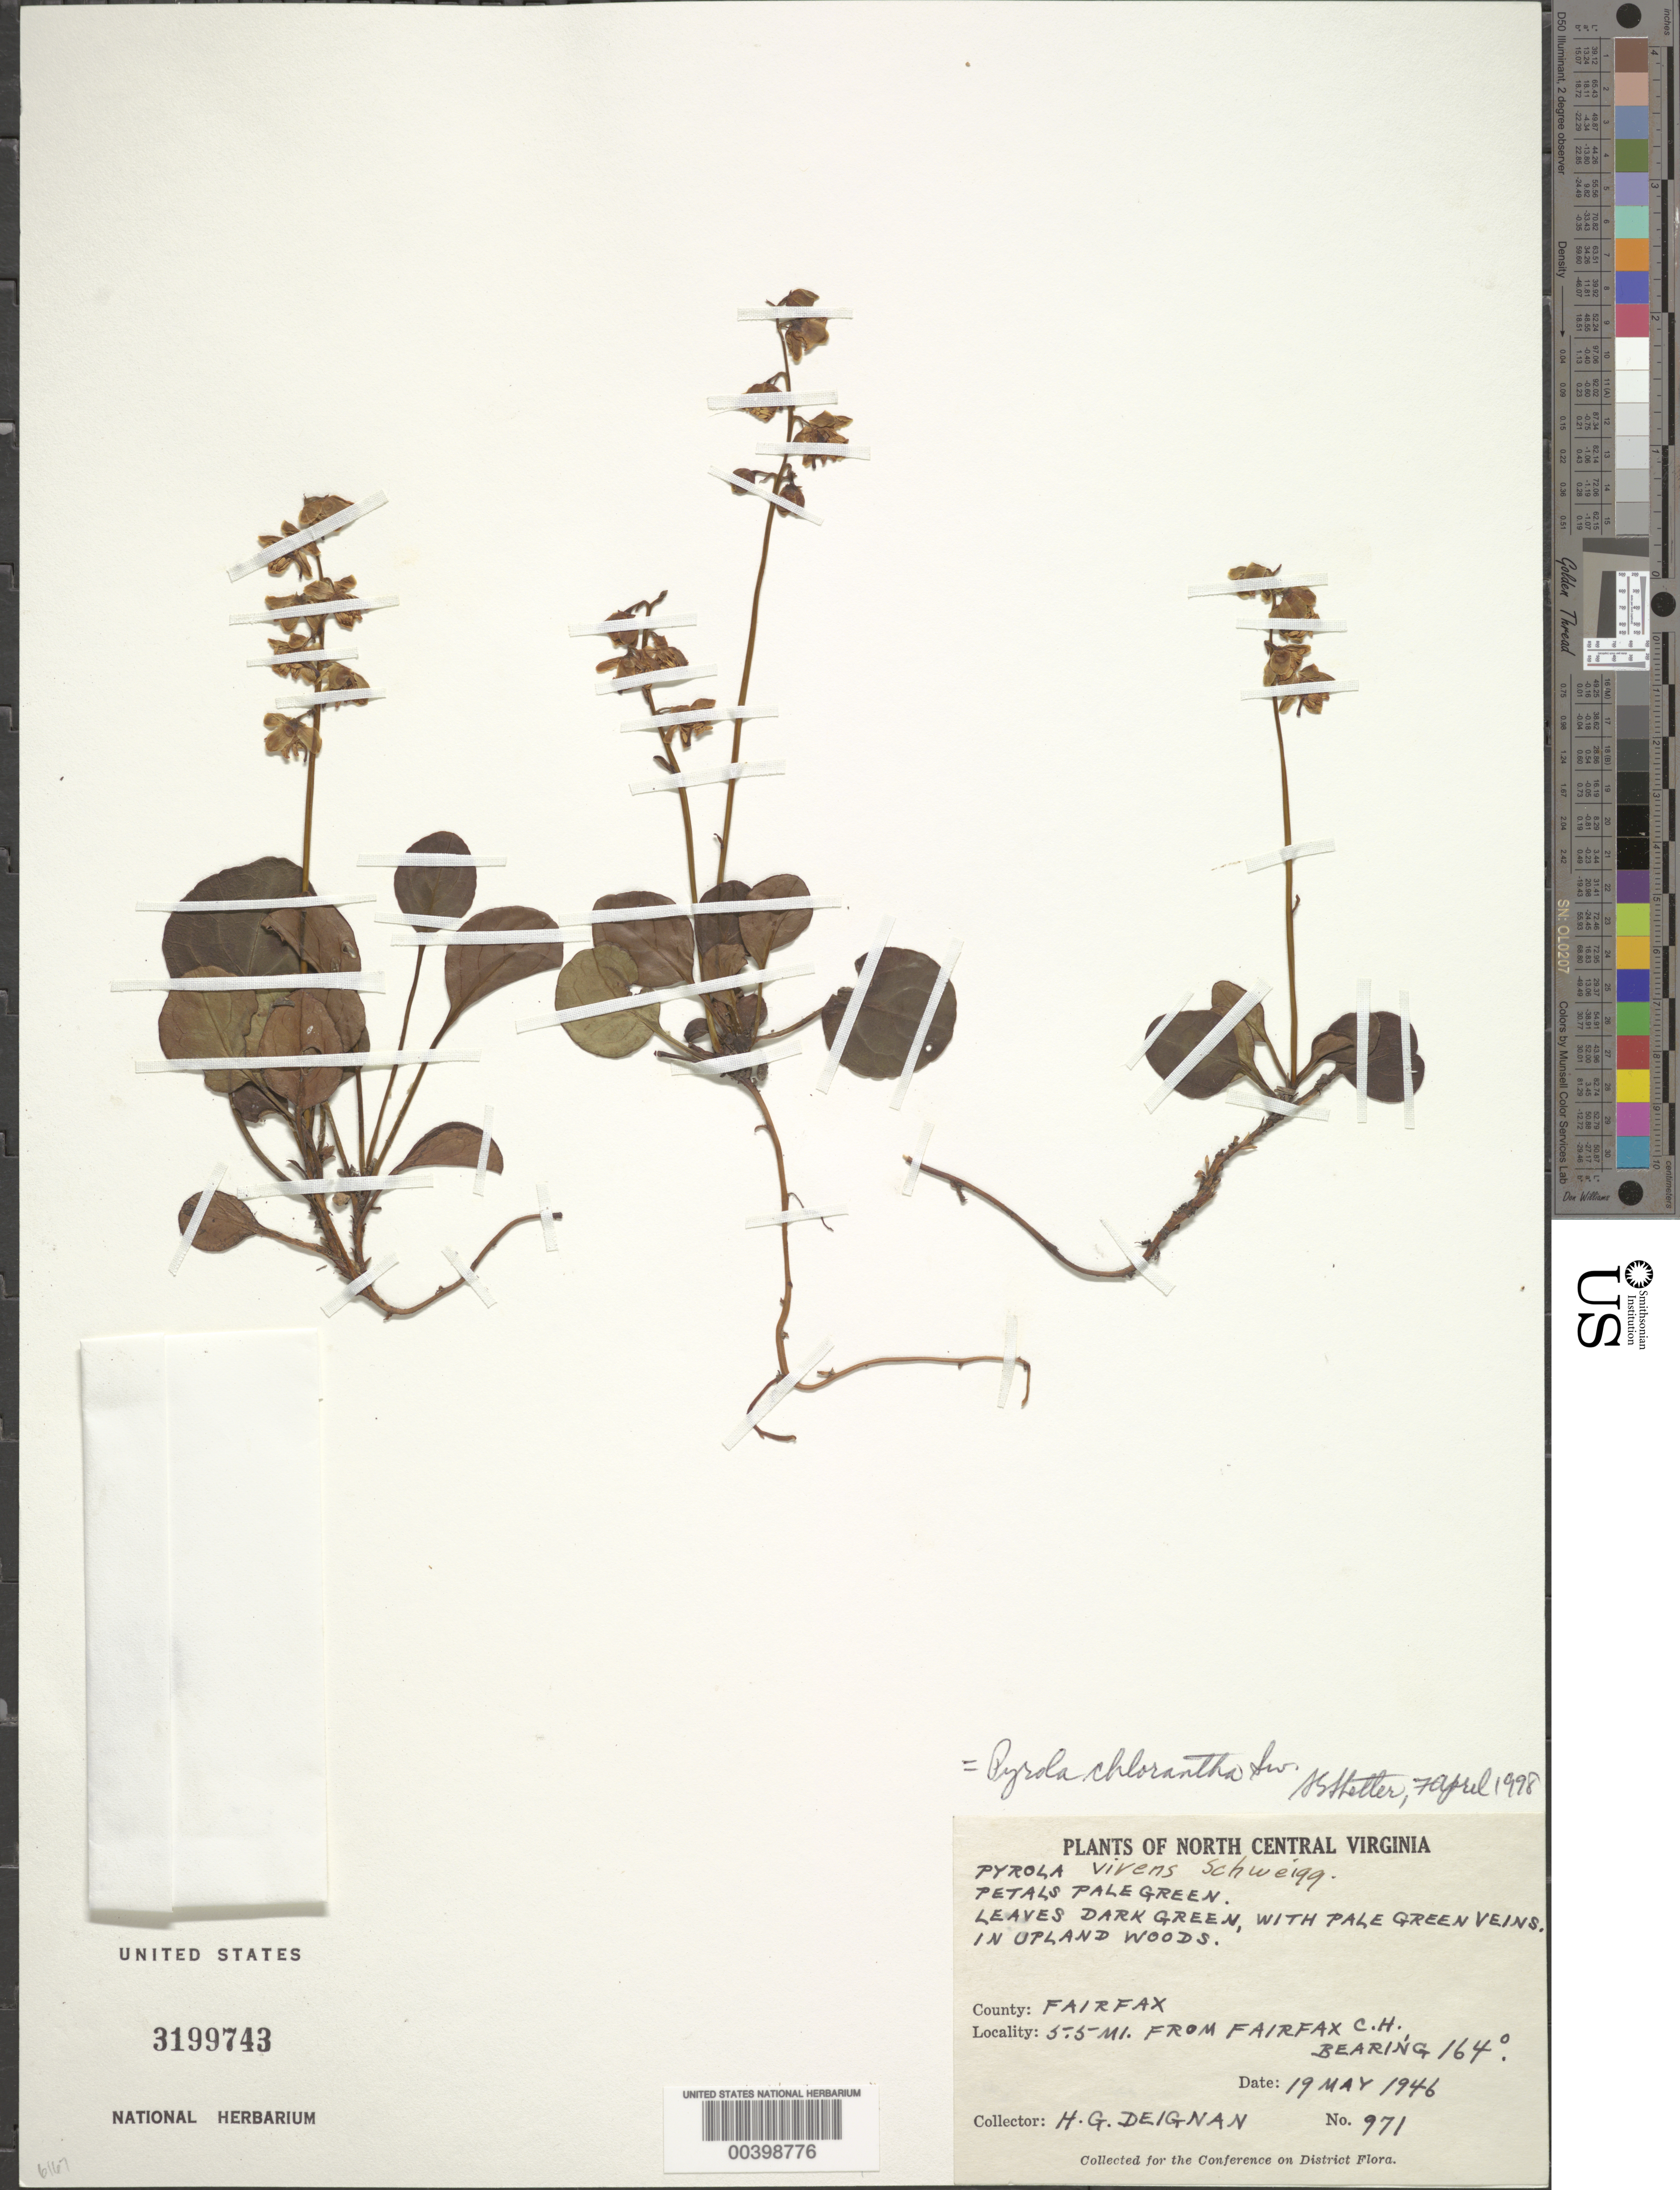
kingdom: Plantae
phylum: Tracheophyta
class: Magnoliopsida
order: Ericales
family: Ericaceae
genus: Pyrola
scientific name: Pyrola chlorantha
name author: Schweigg.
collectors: H. Deignan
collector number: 971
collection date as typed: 19 May 1946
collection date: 1946-05-19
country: United States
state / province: Virginia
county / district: Fairfax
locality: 5.5 Mi from Fairfax County Court House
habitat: In upland woods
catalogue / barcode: US 3199743